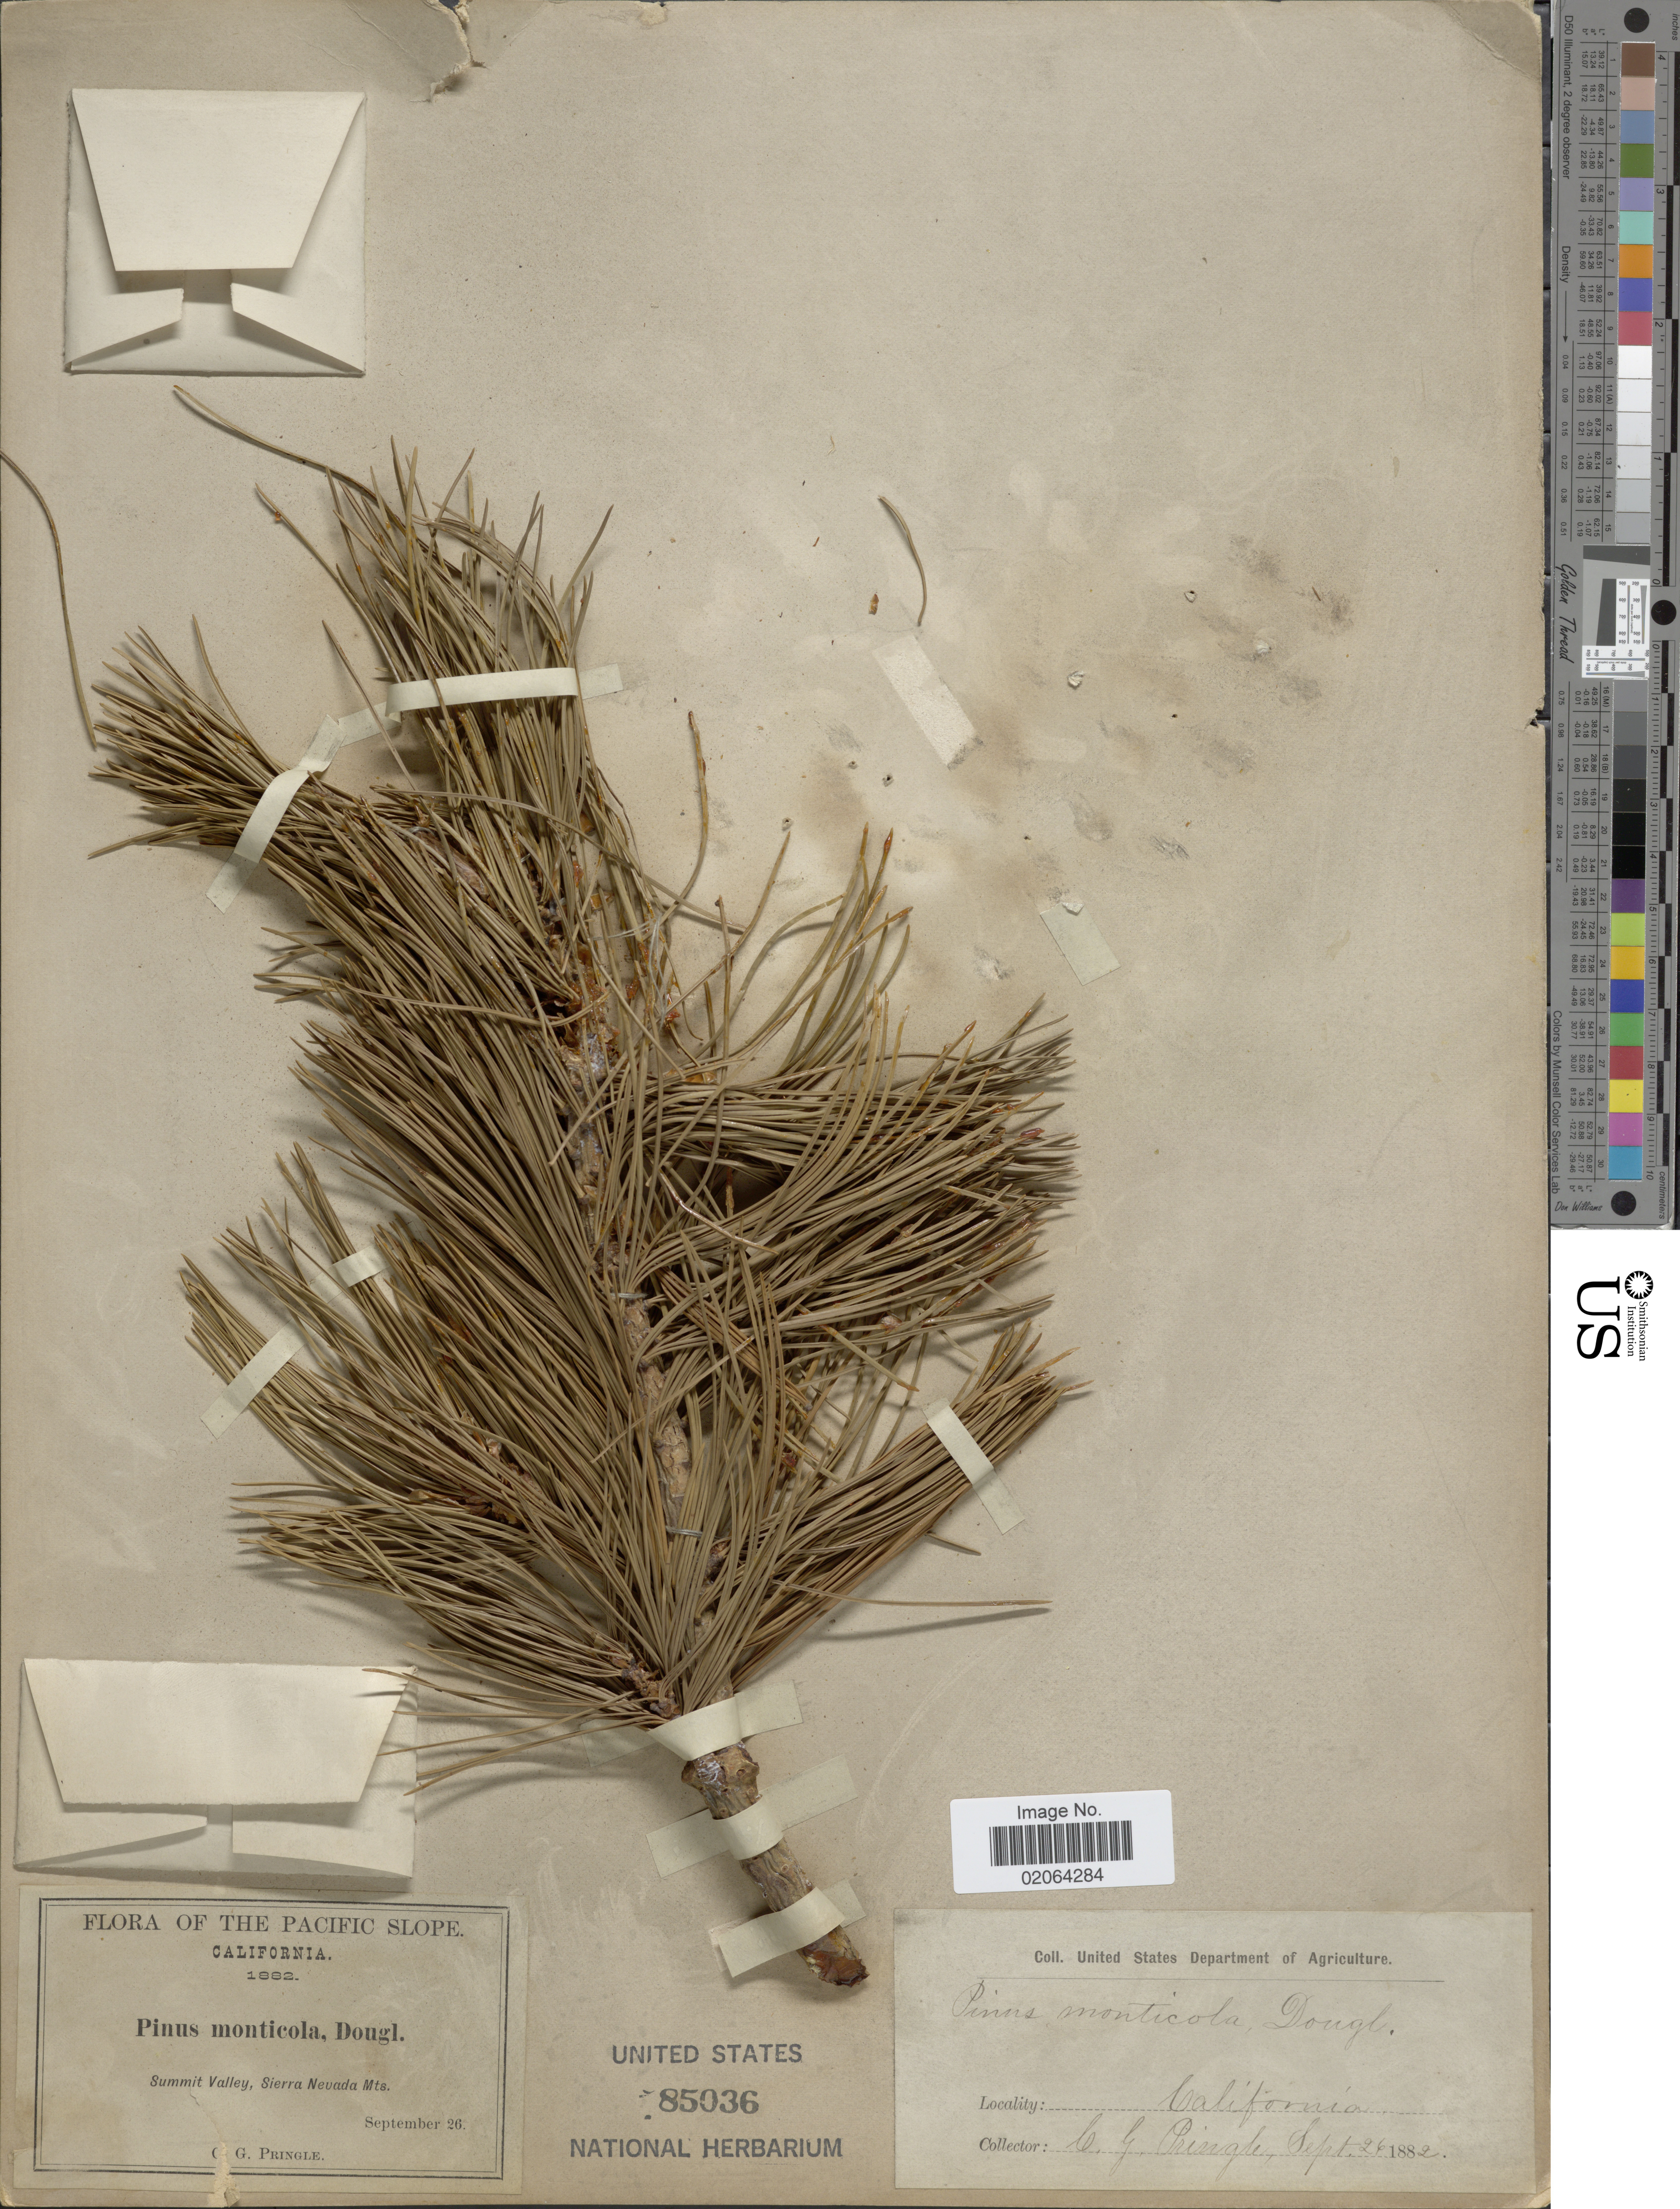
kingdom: Plantae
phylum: Tracheophyta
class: Pinopsida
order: Pinales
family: Pinaceae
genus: Pinus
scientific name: Pinus monticola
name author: Douglas ex D. Don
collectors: C. G. Pringle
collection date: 1882-09-24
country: United States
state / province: California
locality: Pacific Slope, California. Summit Valley, Sierra Nevada Mts.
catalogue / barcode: US 85036